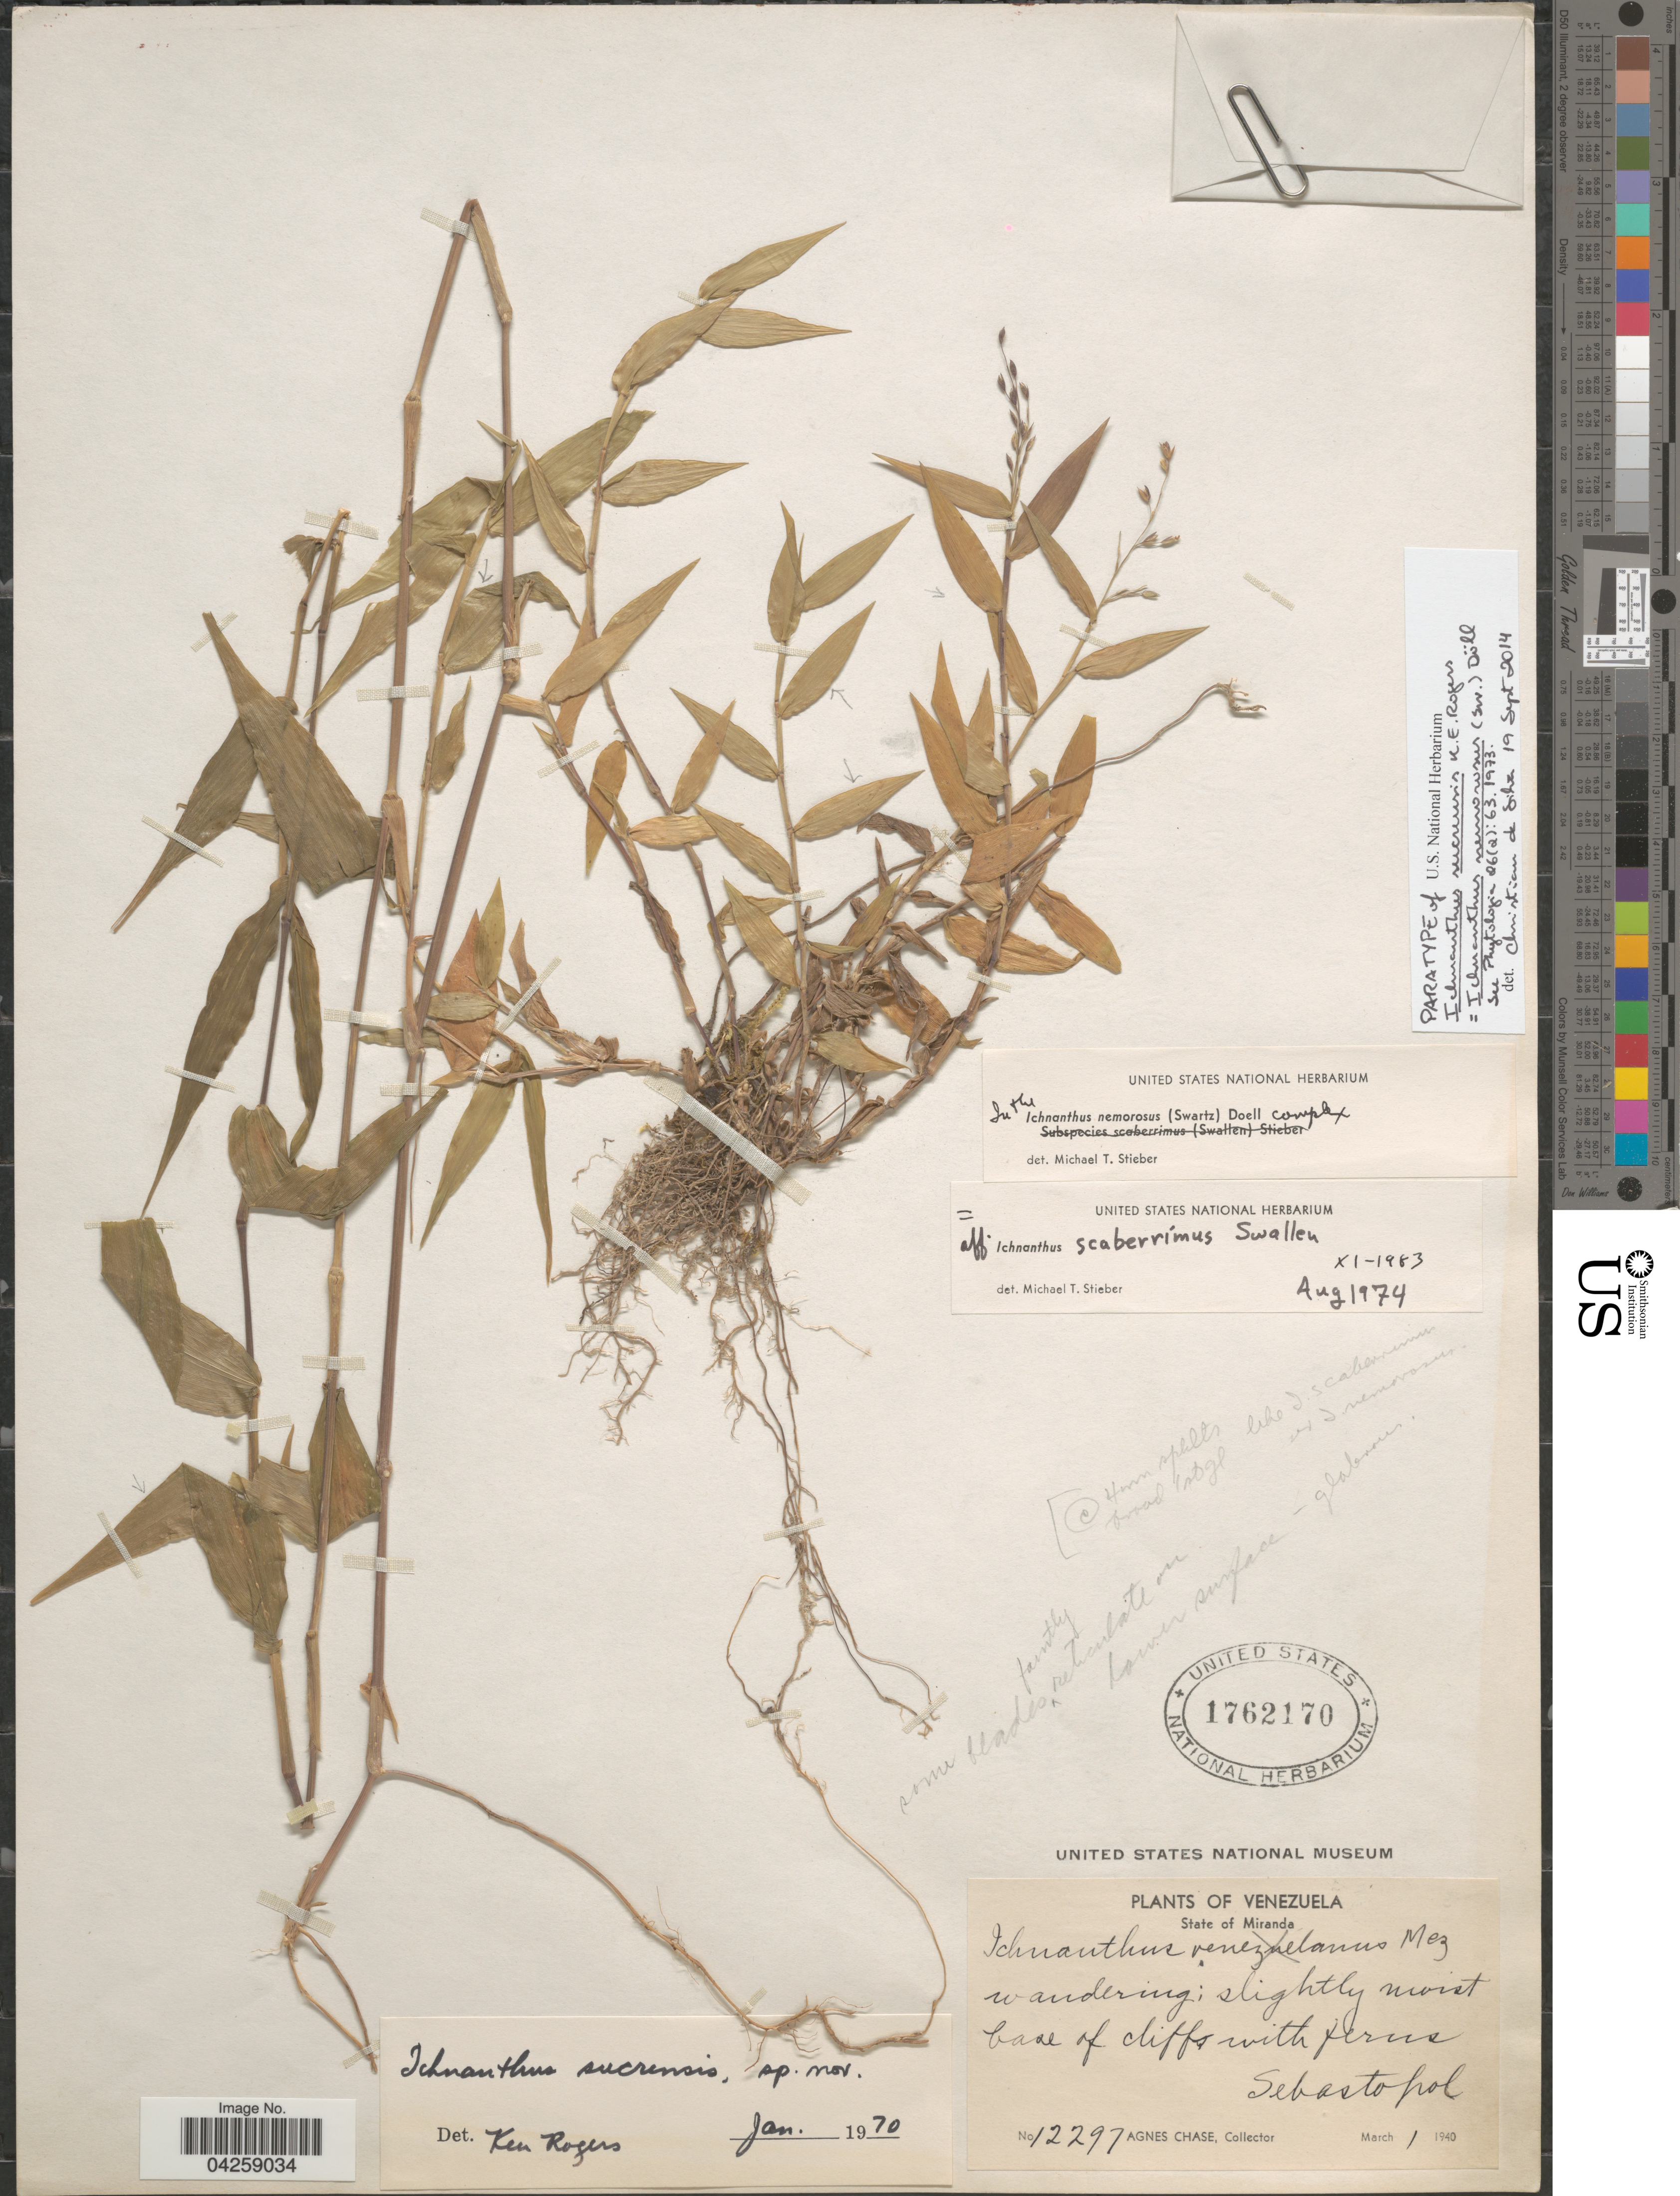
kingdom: Plantae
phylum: Tracheophyta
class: Liliopsida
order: Poales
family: Poaceae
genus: Ichnanthus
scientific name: Ichnanthus nemorosus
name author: (Sw.) Döll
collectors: A. Chase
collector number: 12297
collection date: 1940-03-01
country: Venezuela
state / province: Miranda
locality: Sebastopol.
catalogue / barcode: US 1762170